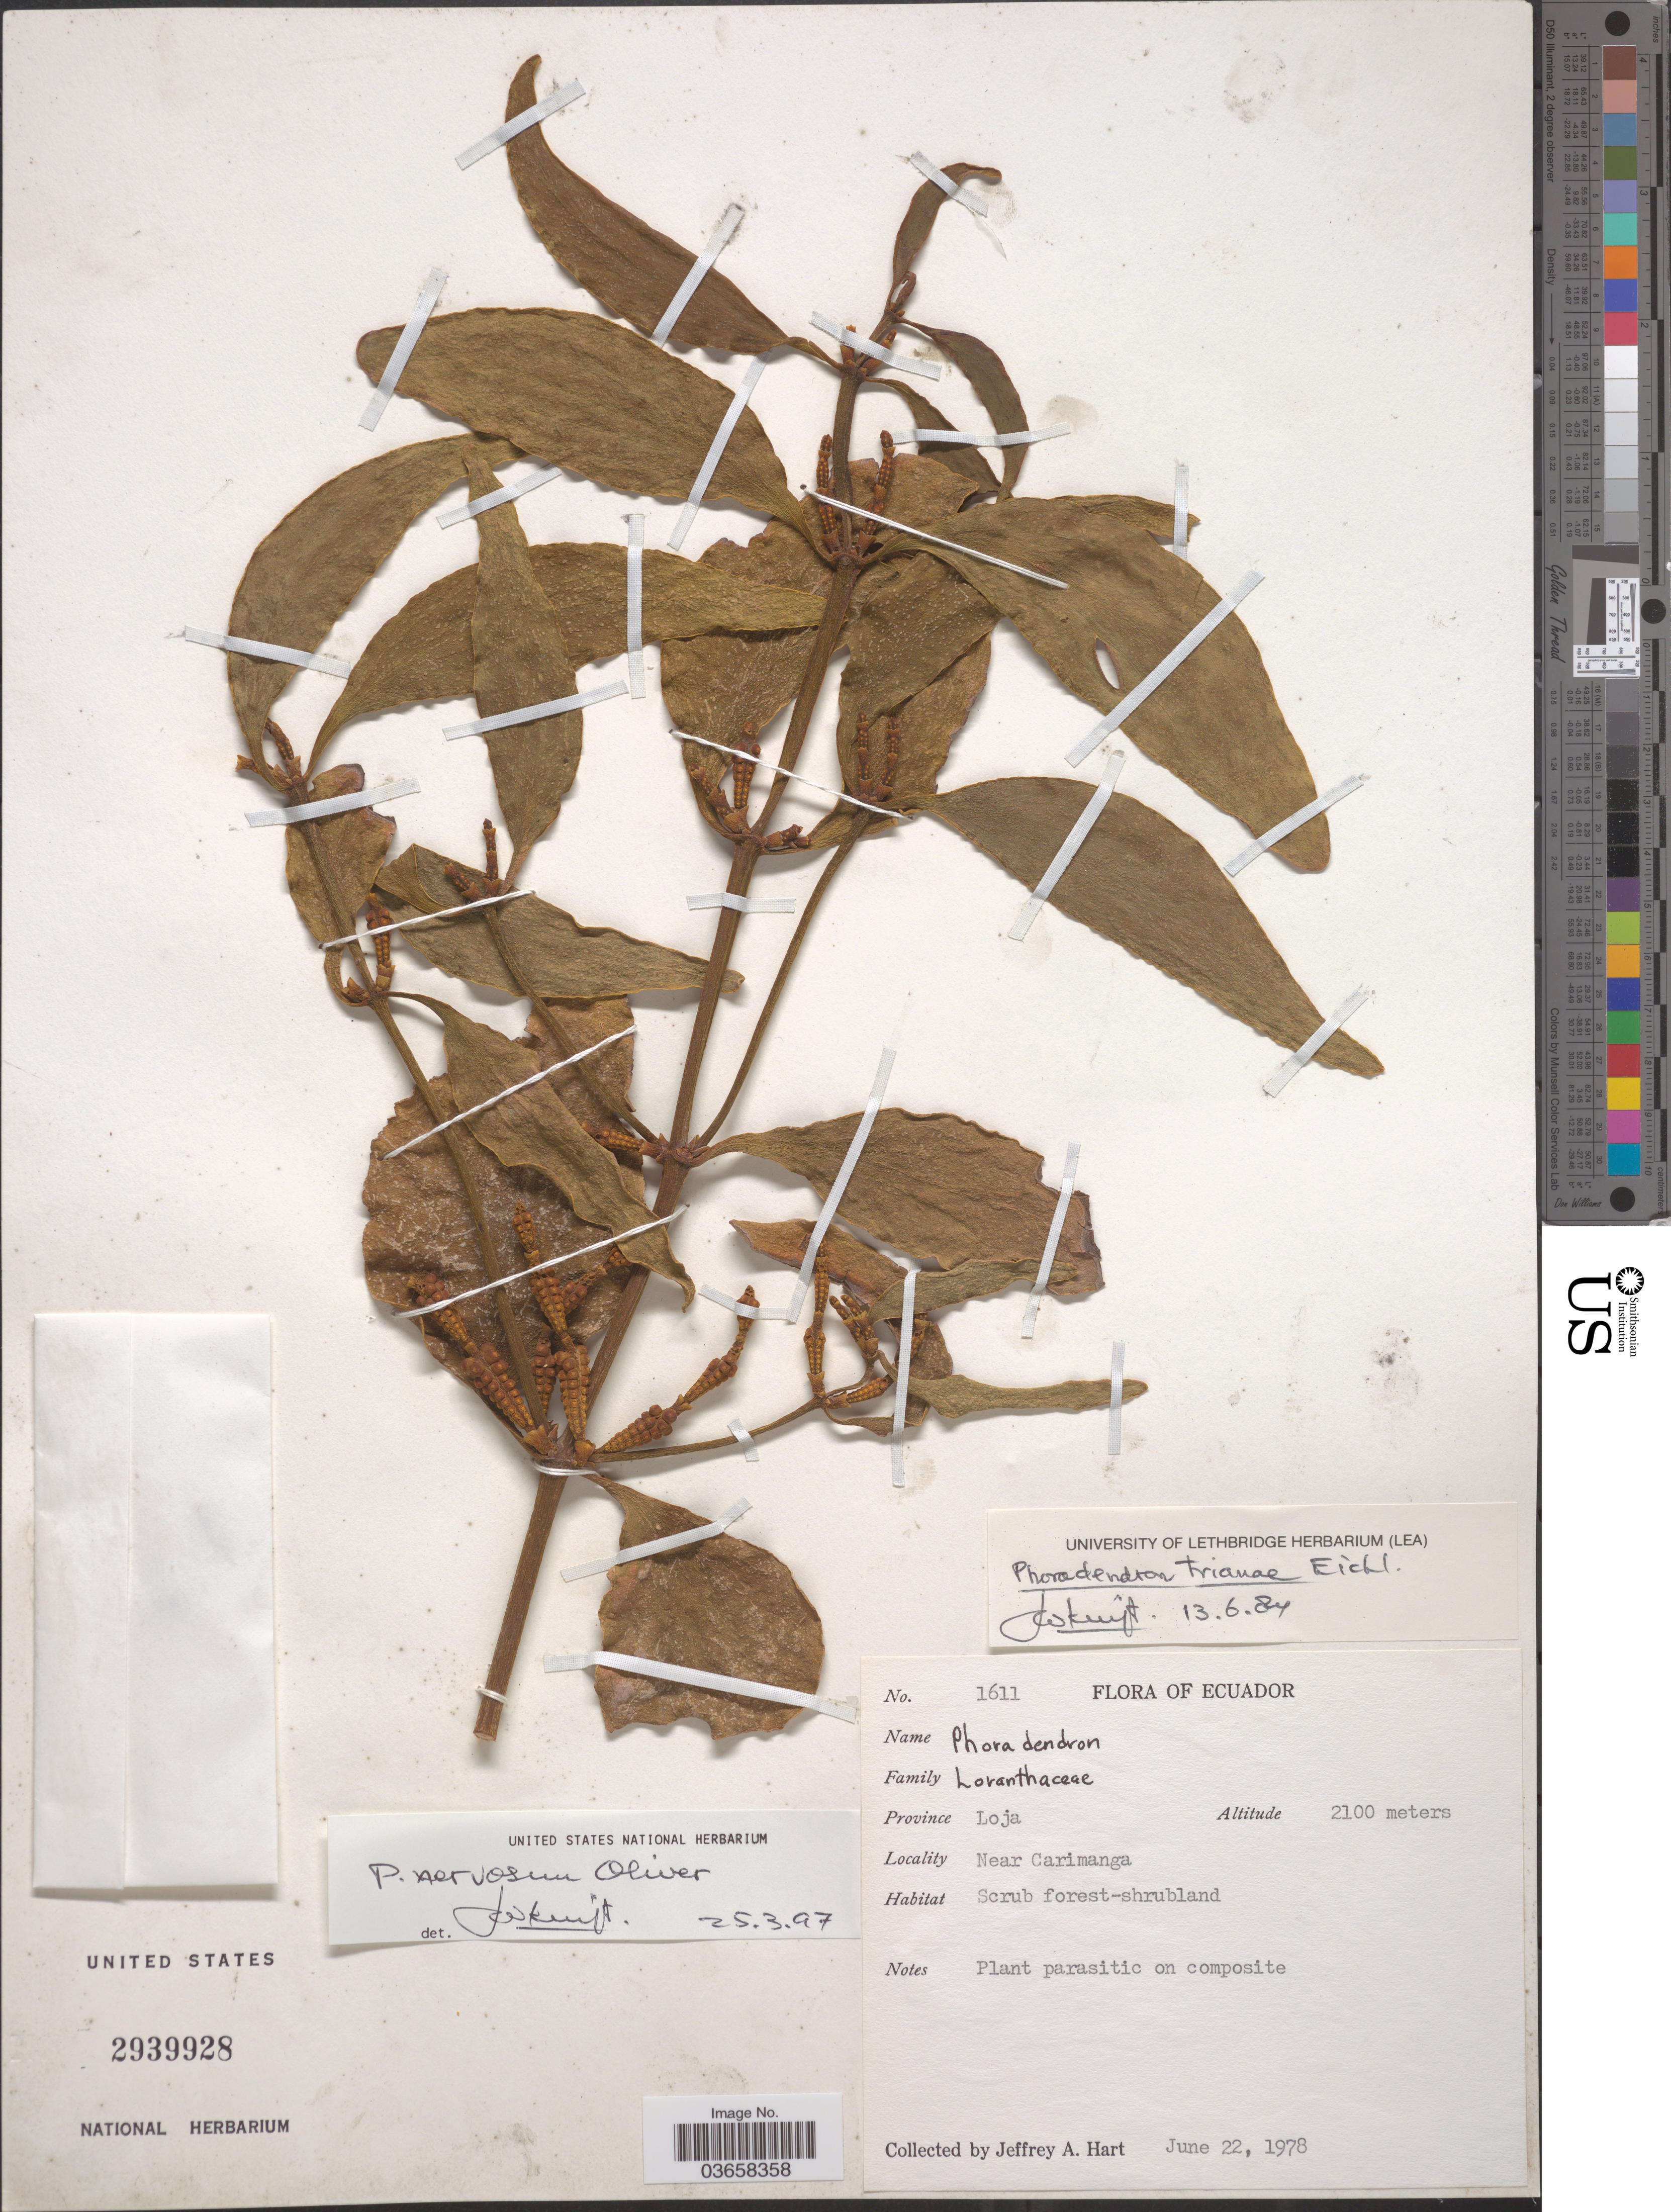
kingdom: Plantae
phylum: Tracheophyta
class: Magnoliopsida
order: Santalales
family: Viscaceae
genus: Phoradendron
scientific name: Phoradendron nervosum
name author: Oliv.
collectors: J. A. Hart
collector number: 1611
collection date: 1978-06-22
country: Ecuador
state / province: Loja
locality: Near Carimanga.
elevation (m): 2100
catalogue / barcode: US 2939928